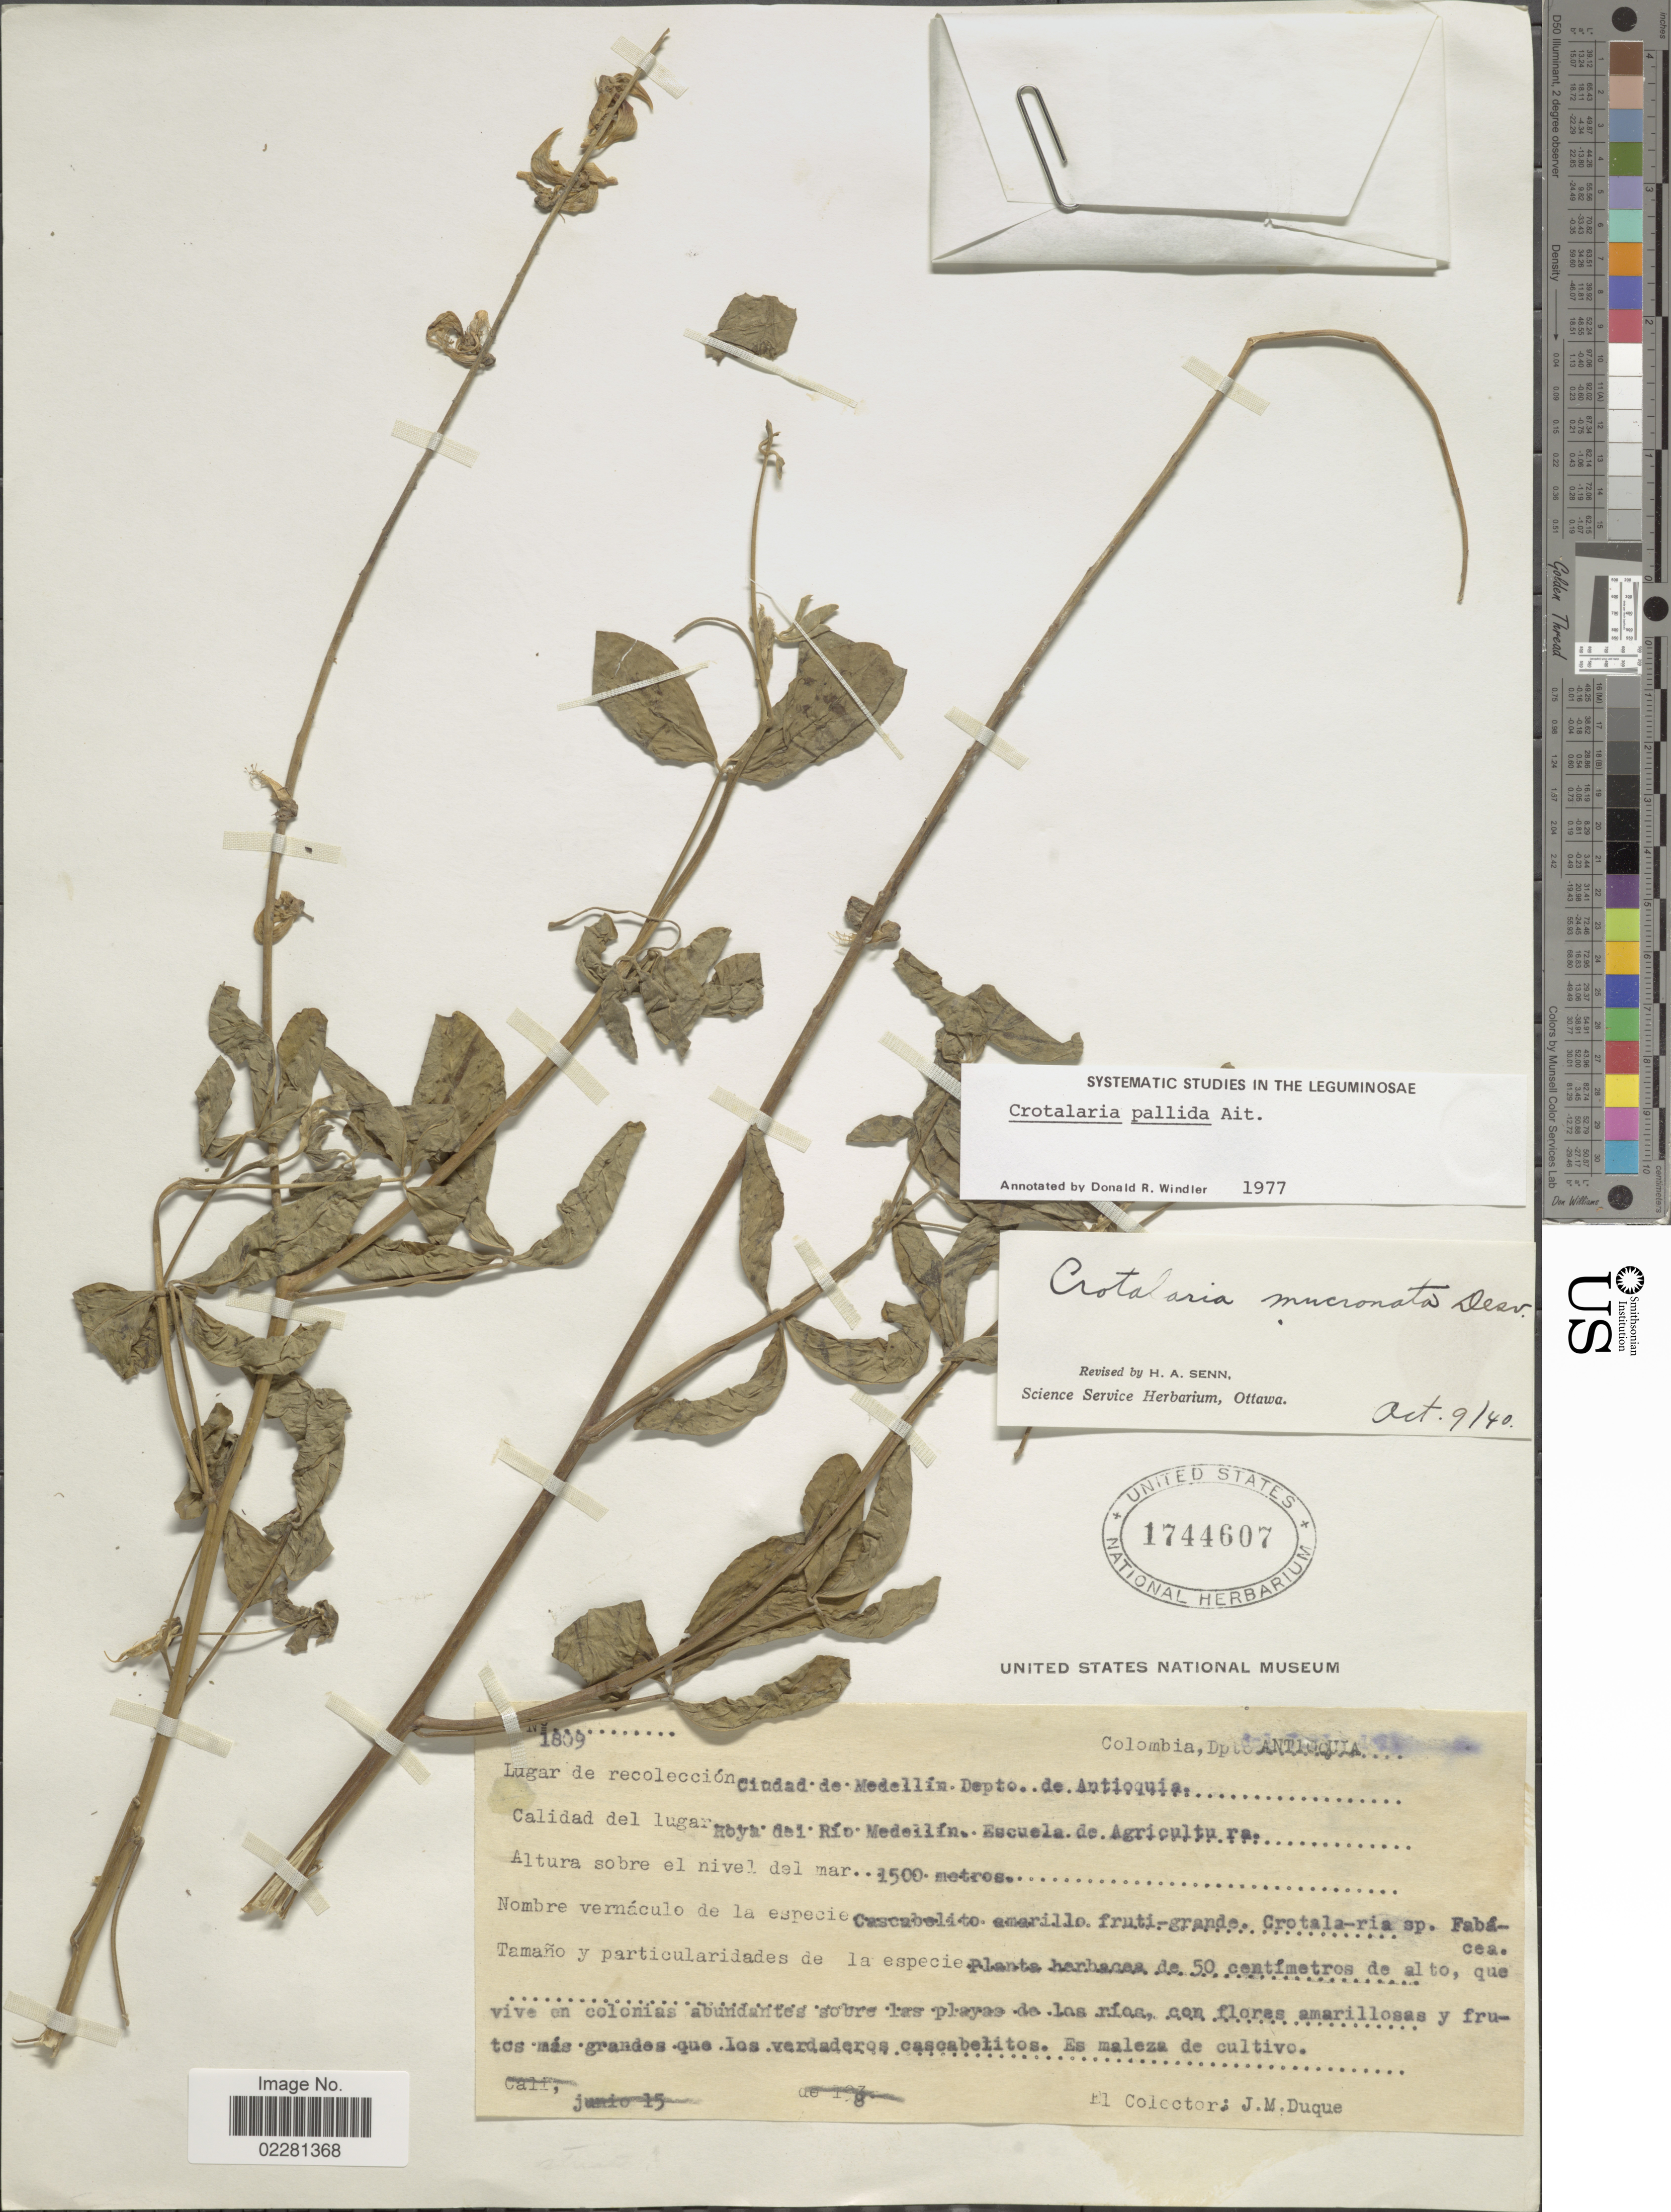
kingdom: Plantae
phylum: Tracheophyta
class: Magnoliopsida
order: Fabales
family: Fabaceae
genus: Crotalaria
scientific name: Crotalaria pallida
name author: Aiton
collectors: J. Duque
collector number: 1809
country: Colombia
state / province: Antioquia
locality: Hoya del Rio Medellin, Escuela de Agricultura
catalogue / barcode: US 1744607